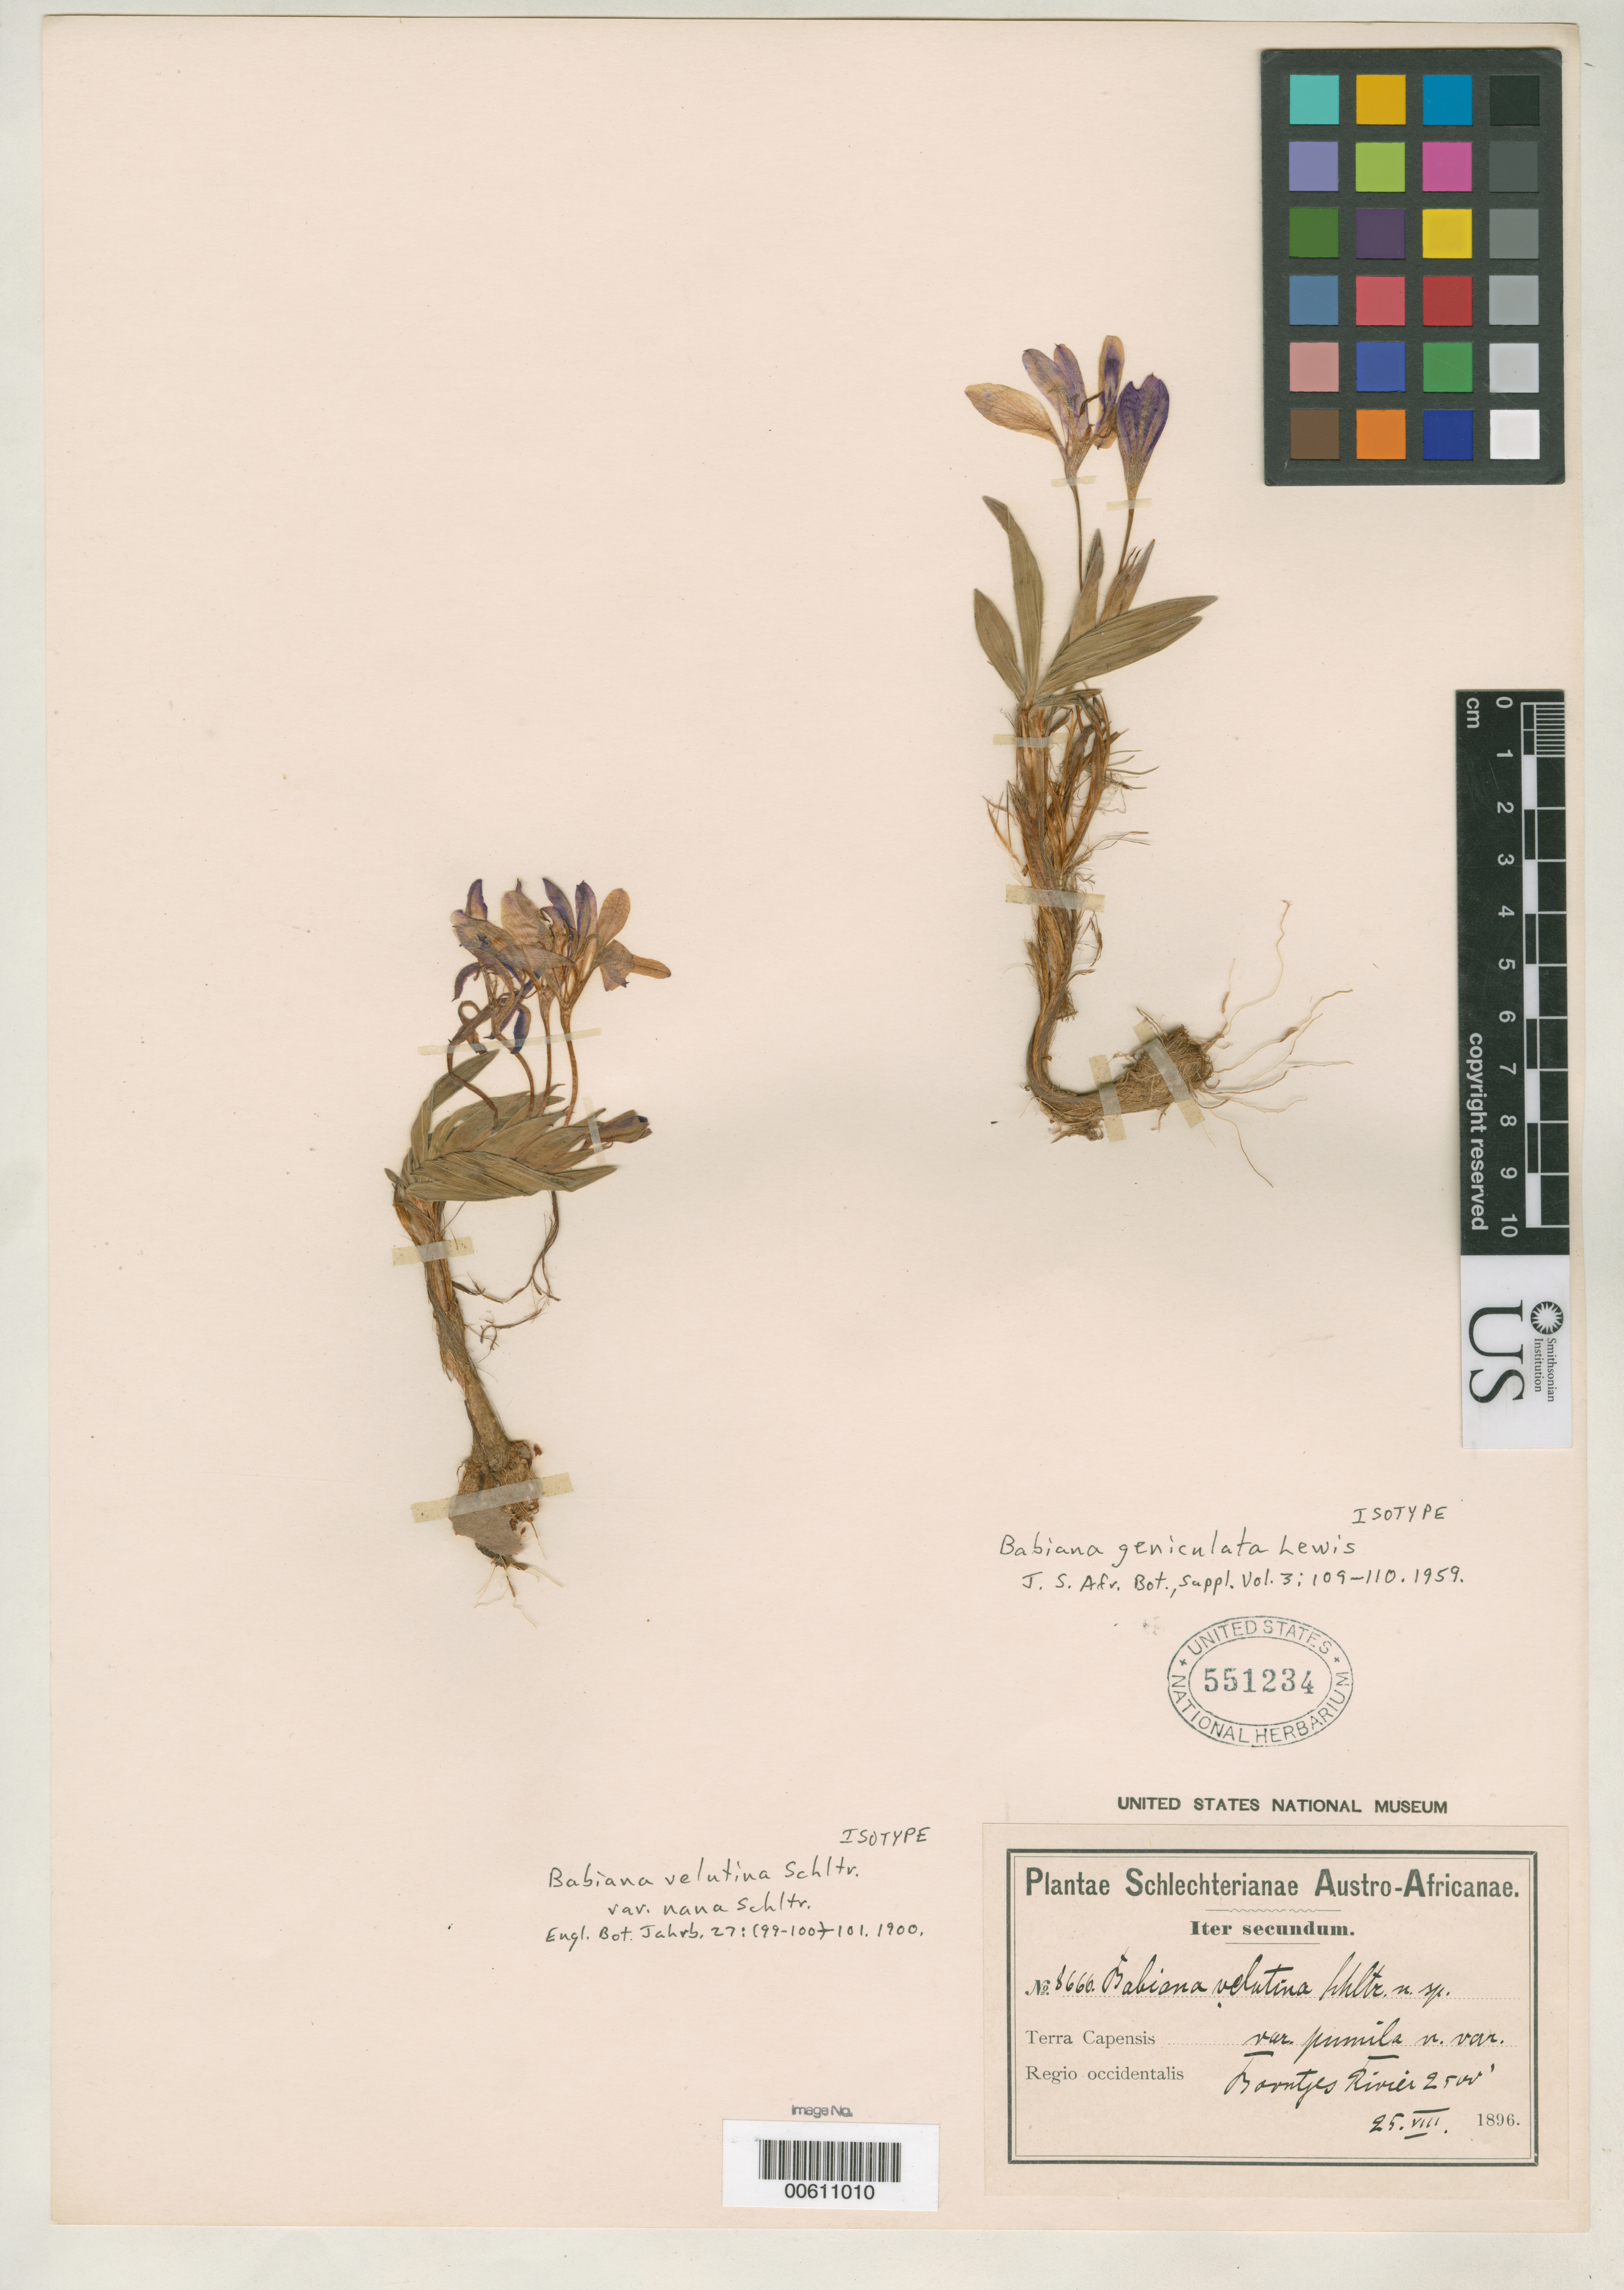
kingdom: Plantae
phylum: Tracheophyta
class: Liliopsida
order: Asparagales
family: Iridaceae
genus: Babiana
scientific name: Babiana velutina var. nana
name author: Schltr.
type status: Isotype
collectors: F. R. R. Schlechter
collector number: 8666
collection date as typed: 25 Aug 1896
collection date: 1896-08-25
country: South Africa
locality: Boortjes Rivier.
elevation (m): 762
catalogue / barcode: US 551234